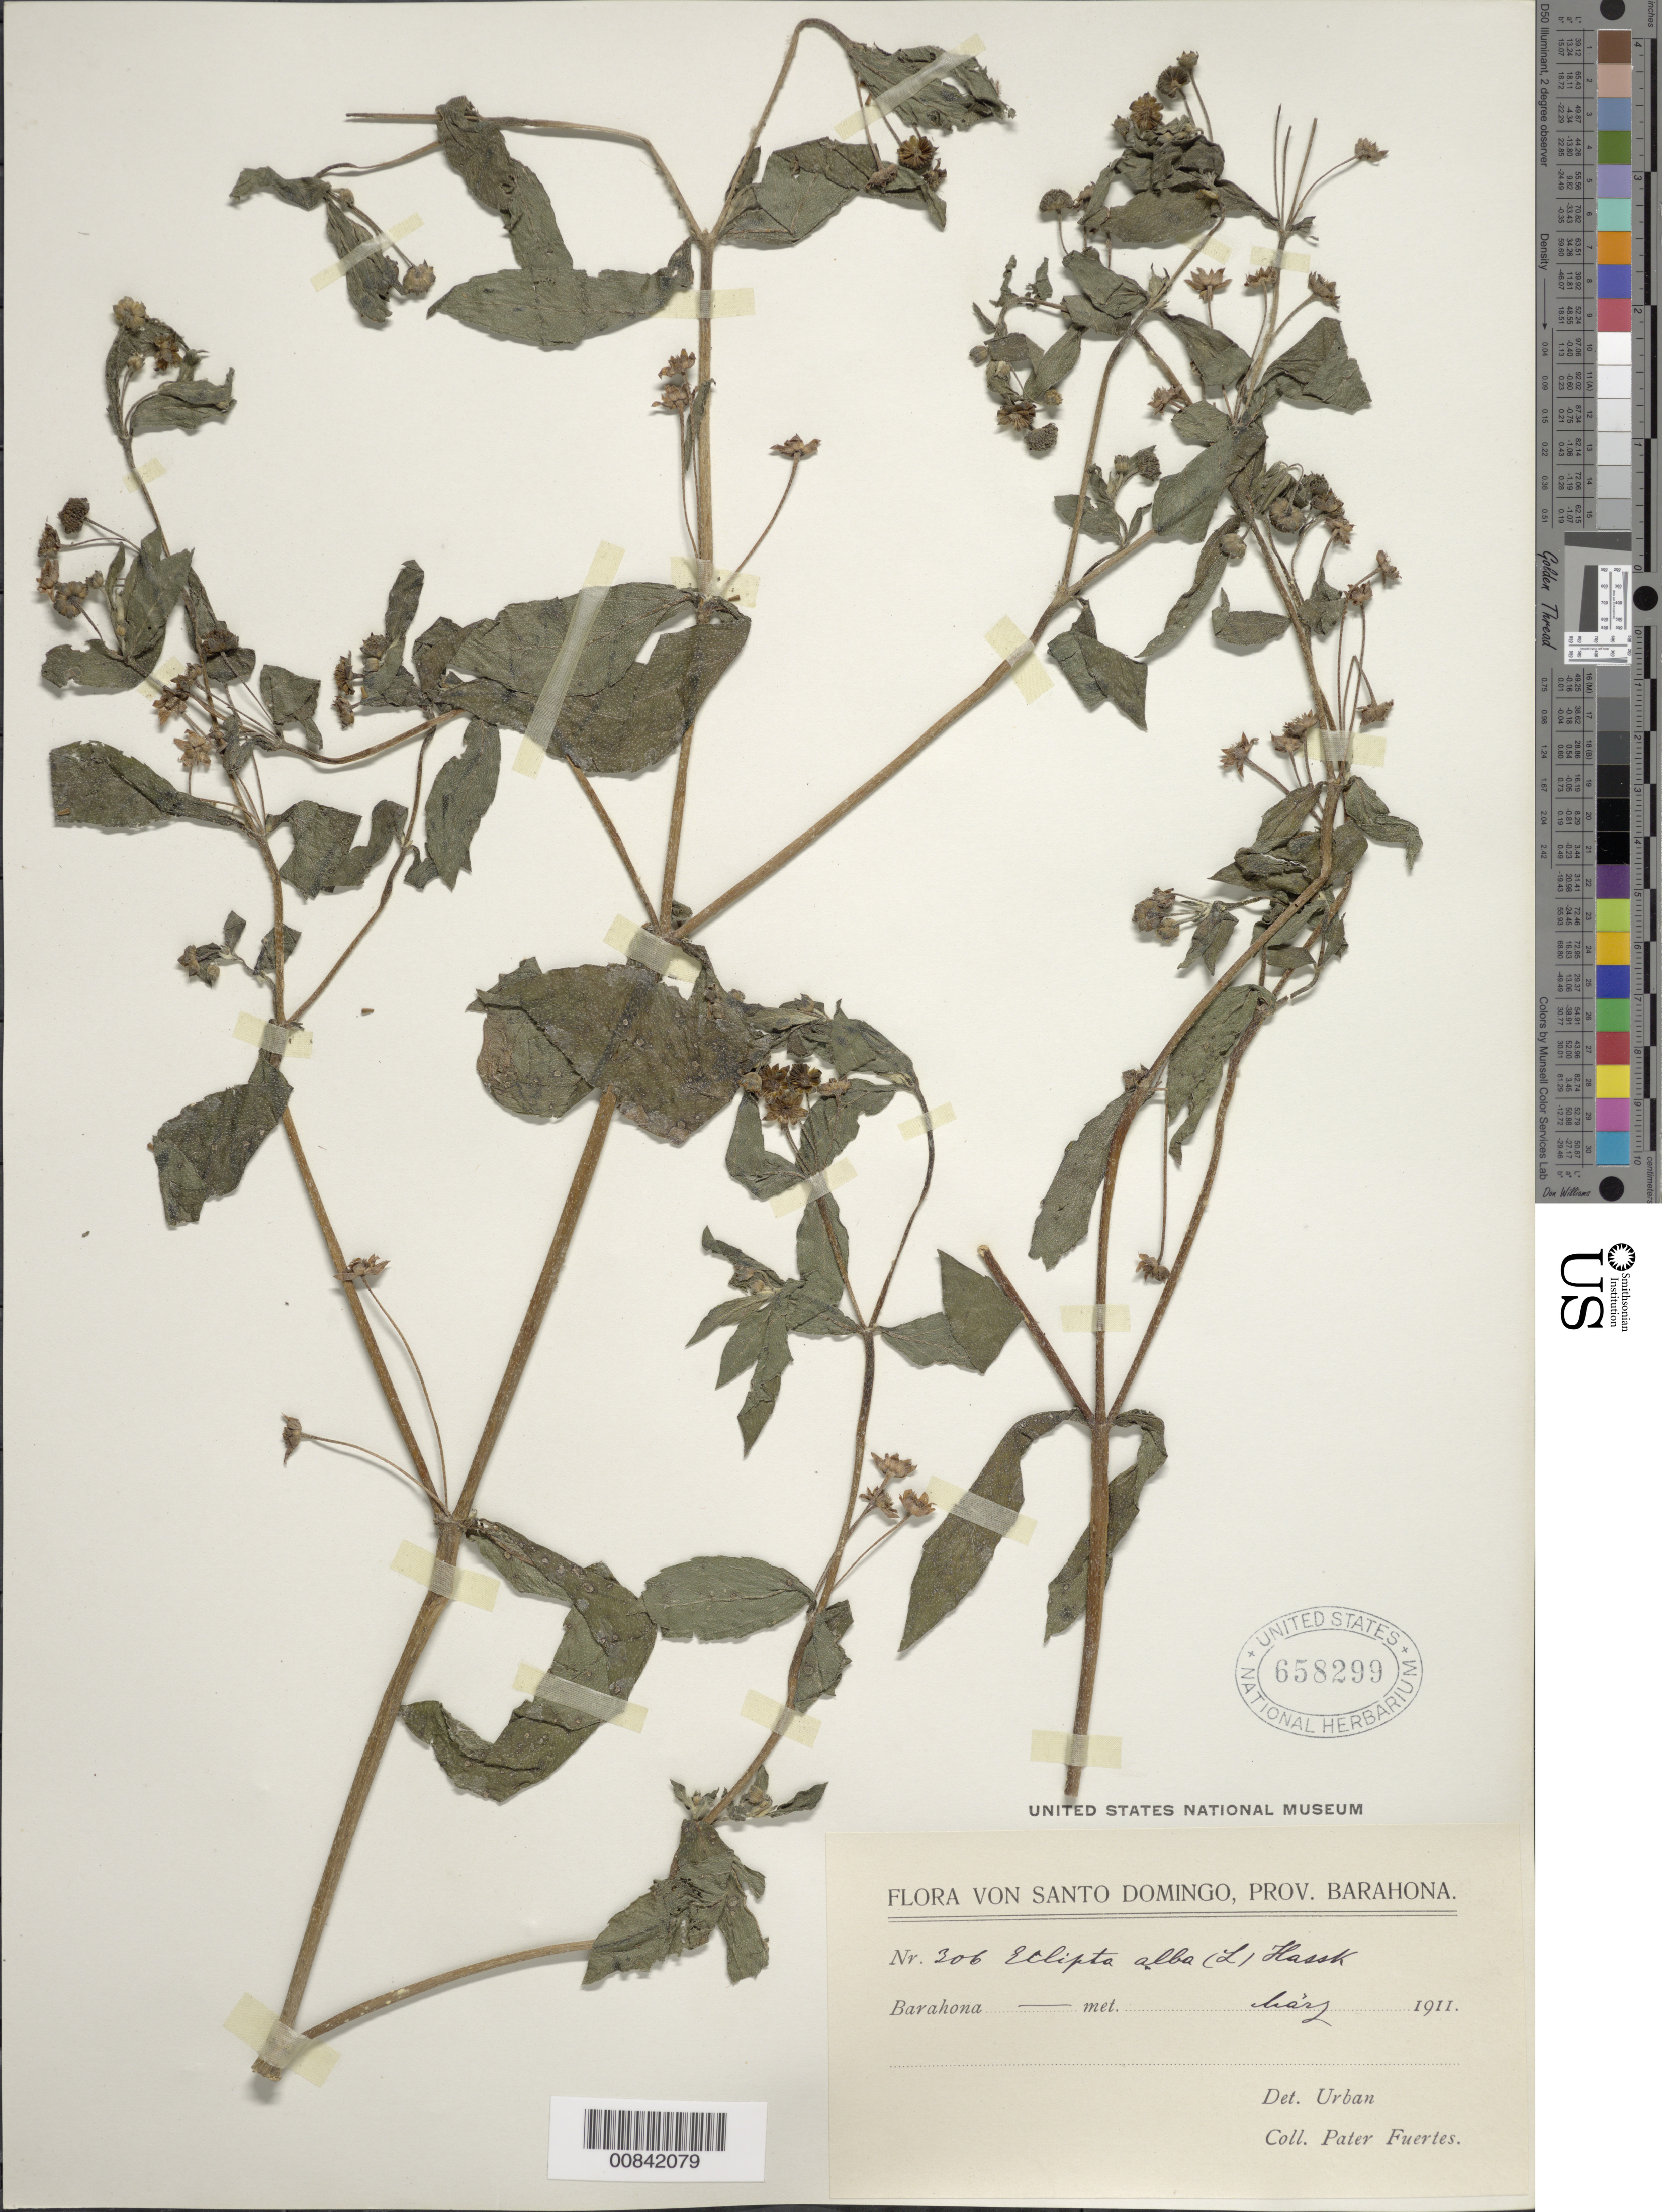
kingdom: Plantae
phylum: Tracheophyta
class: Magnoliopsida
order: Asterales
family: Asteraceae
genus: Eclipta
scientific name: Eclipta prostrata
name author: (L.) L.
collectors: M. D. Fuertes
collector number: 306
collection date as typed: Mar 1911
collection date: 1911-03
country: Dominican Republic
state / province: Barahona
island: Hispaniola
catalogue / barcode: US 658299